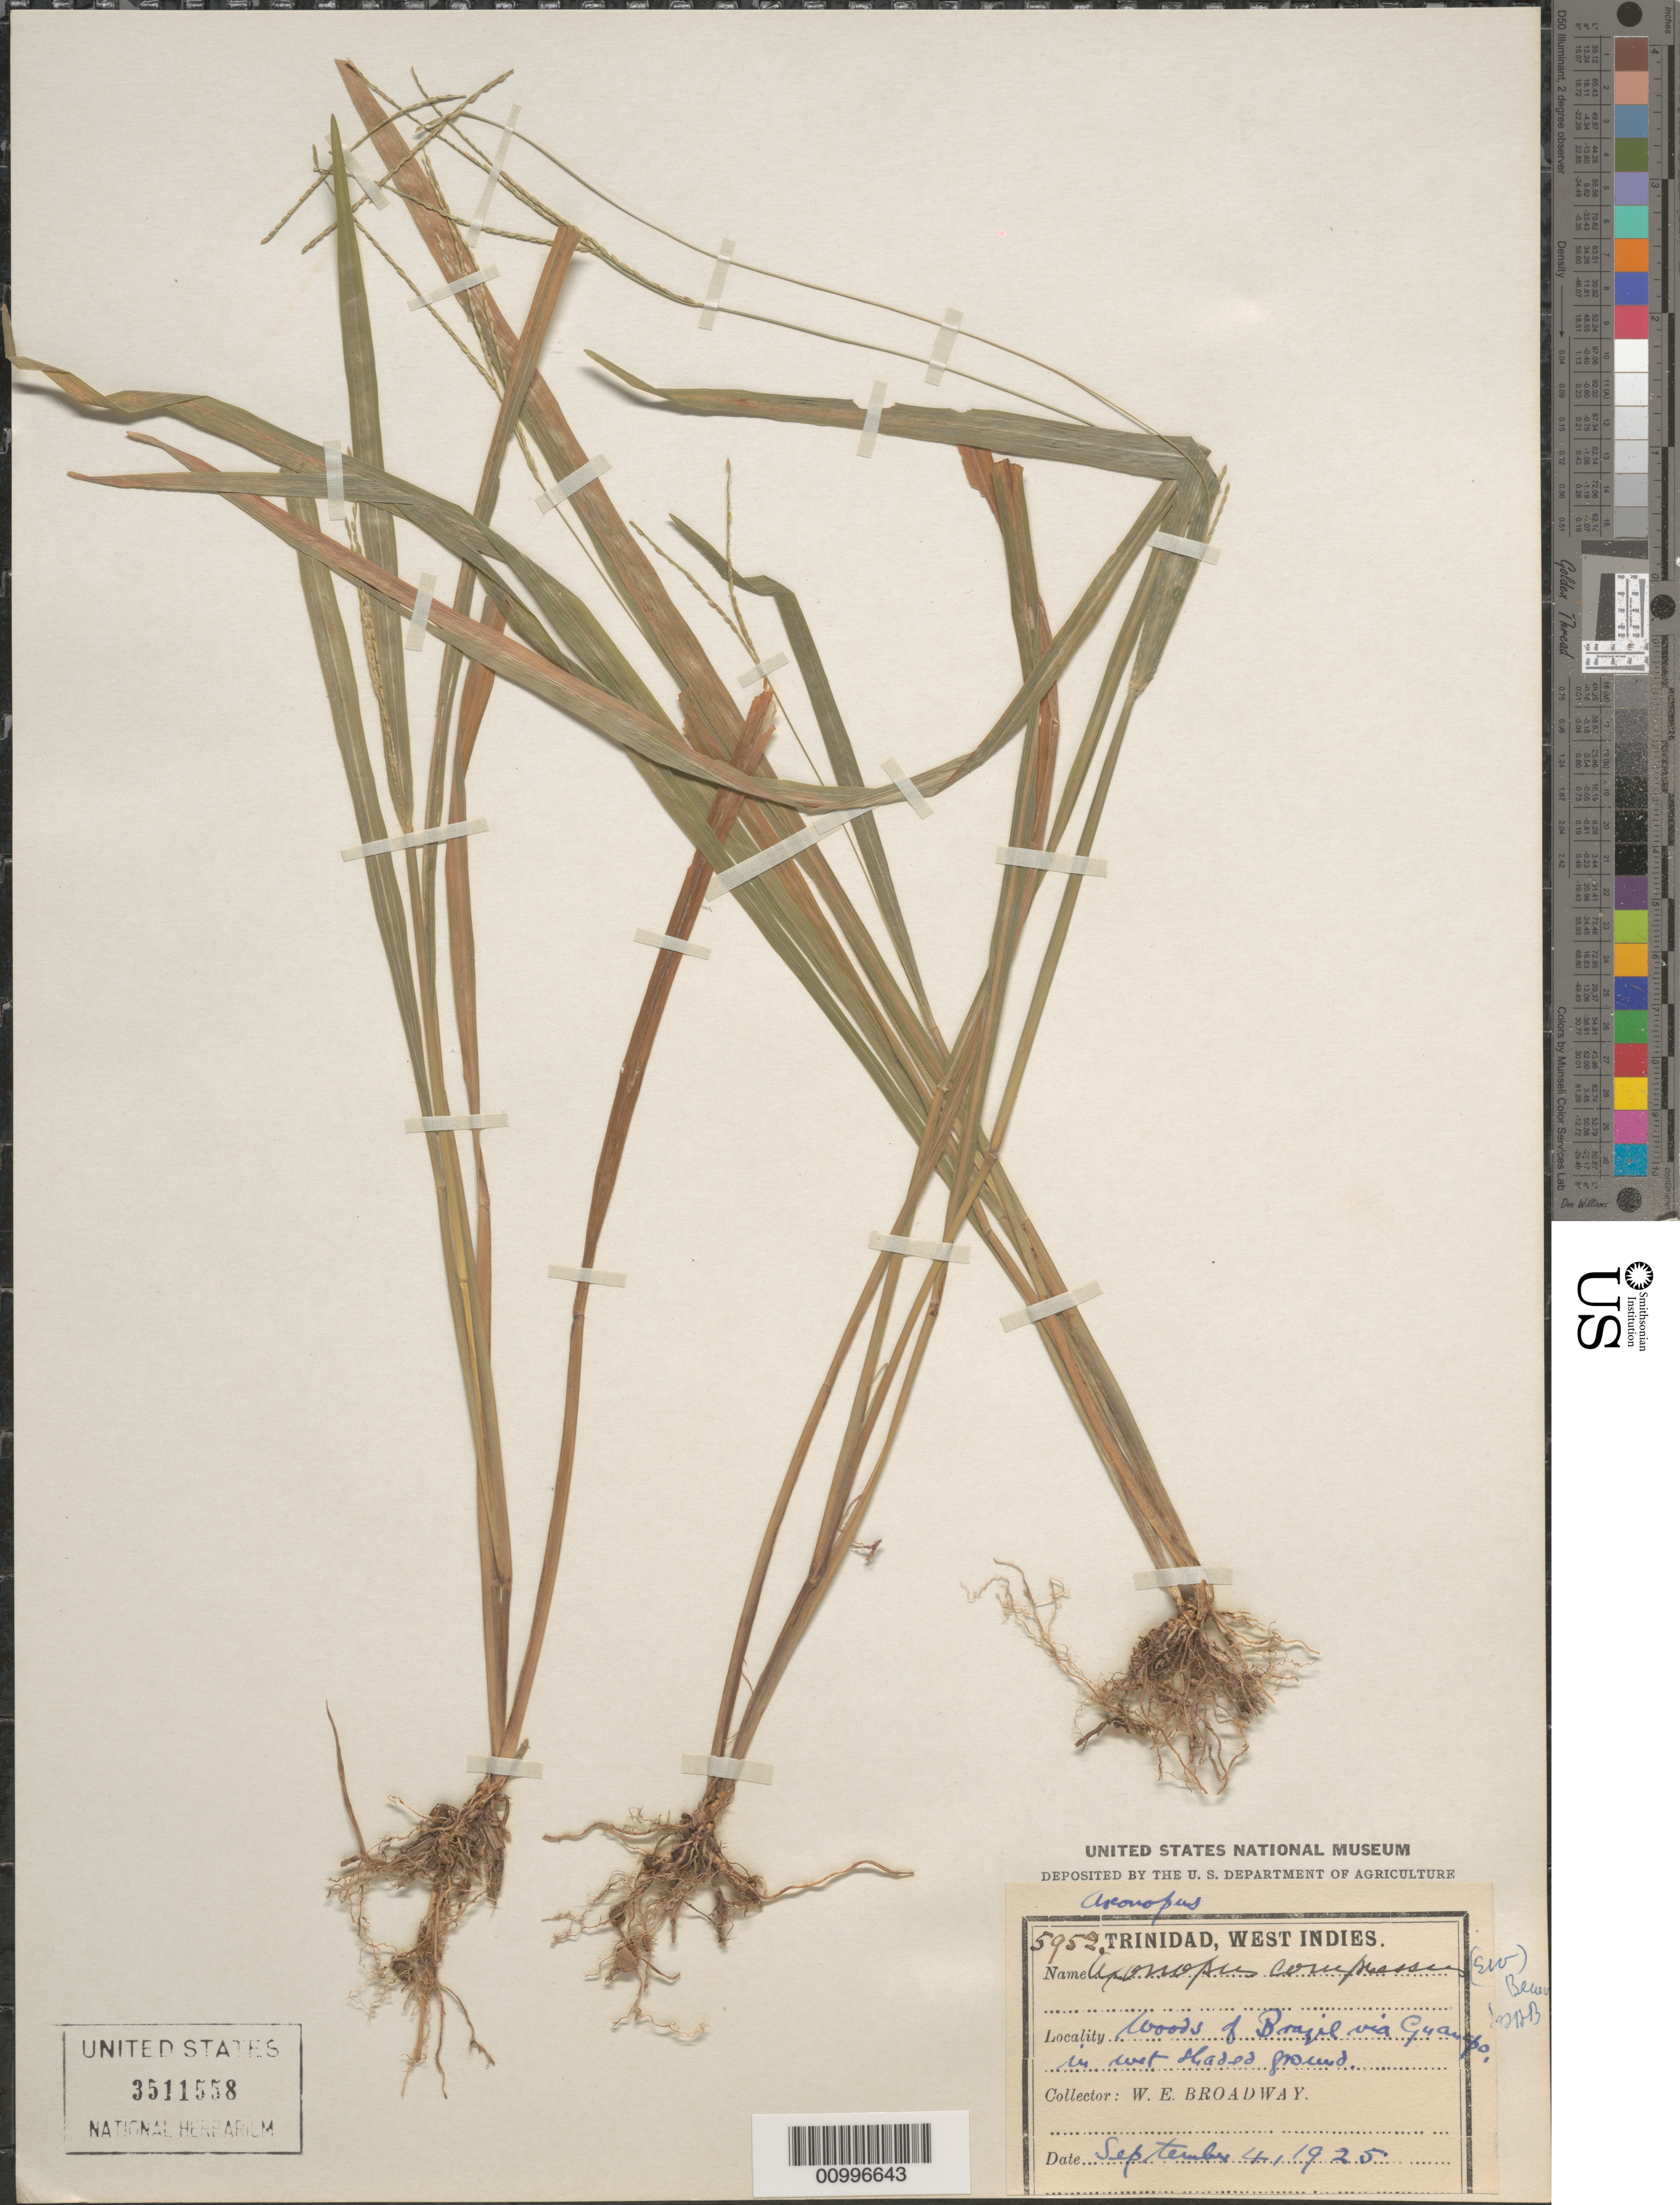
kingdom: Plantae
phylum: Tracheophyta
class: Liliopsida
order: Poales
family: Poaceae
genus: Axonopus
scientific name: Axonopus aureus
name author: P. Beauv.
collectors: W. E. Broadway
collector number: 5952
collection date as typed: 04 Sep 1925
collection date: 1925-09-04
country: Trinidad and Tobago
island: Trinidad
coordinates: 0 N, 0 E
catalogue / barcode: US 3511558